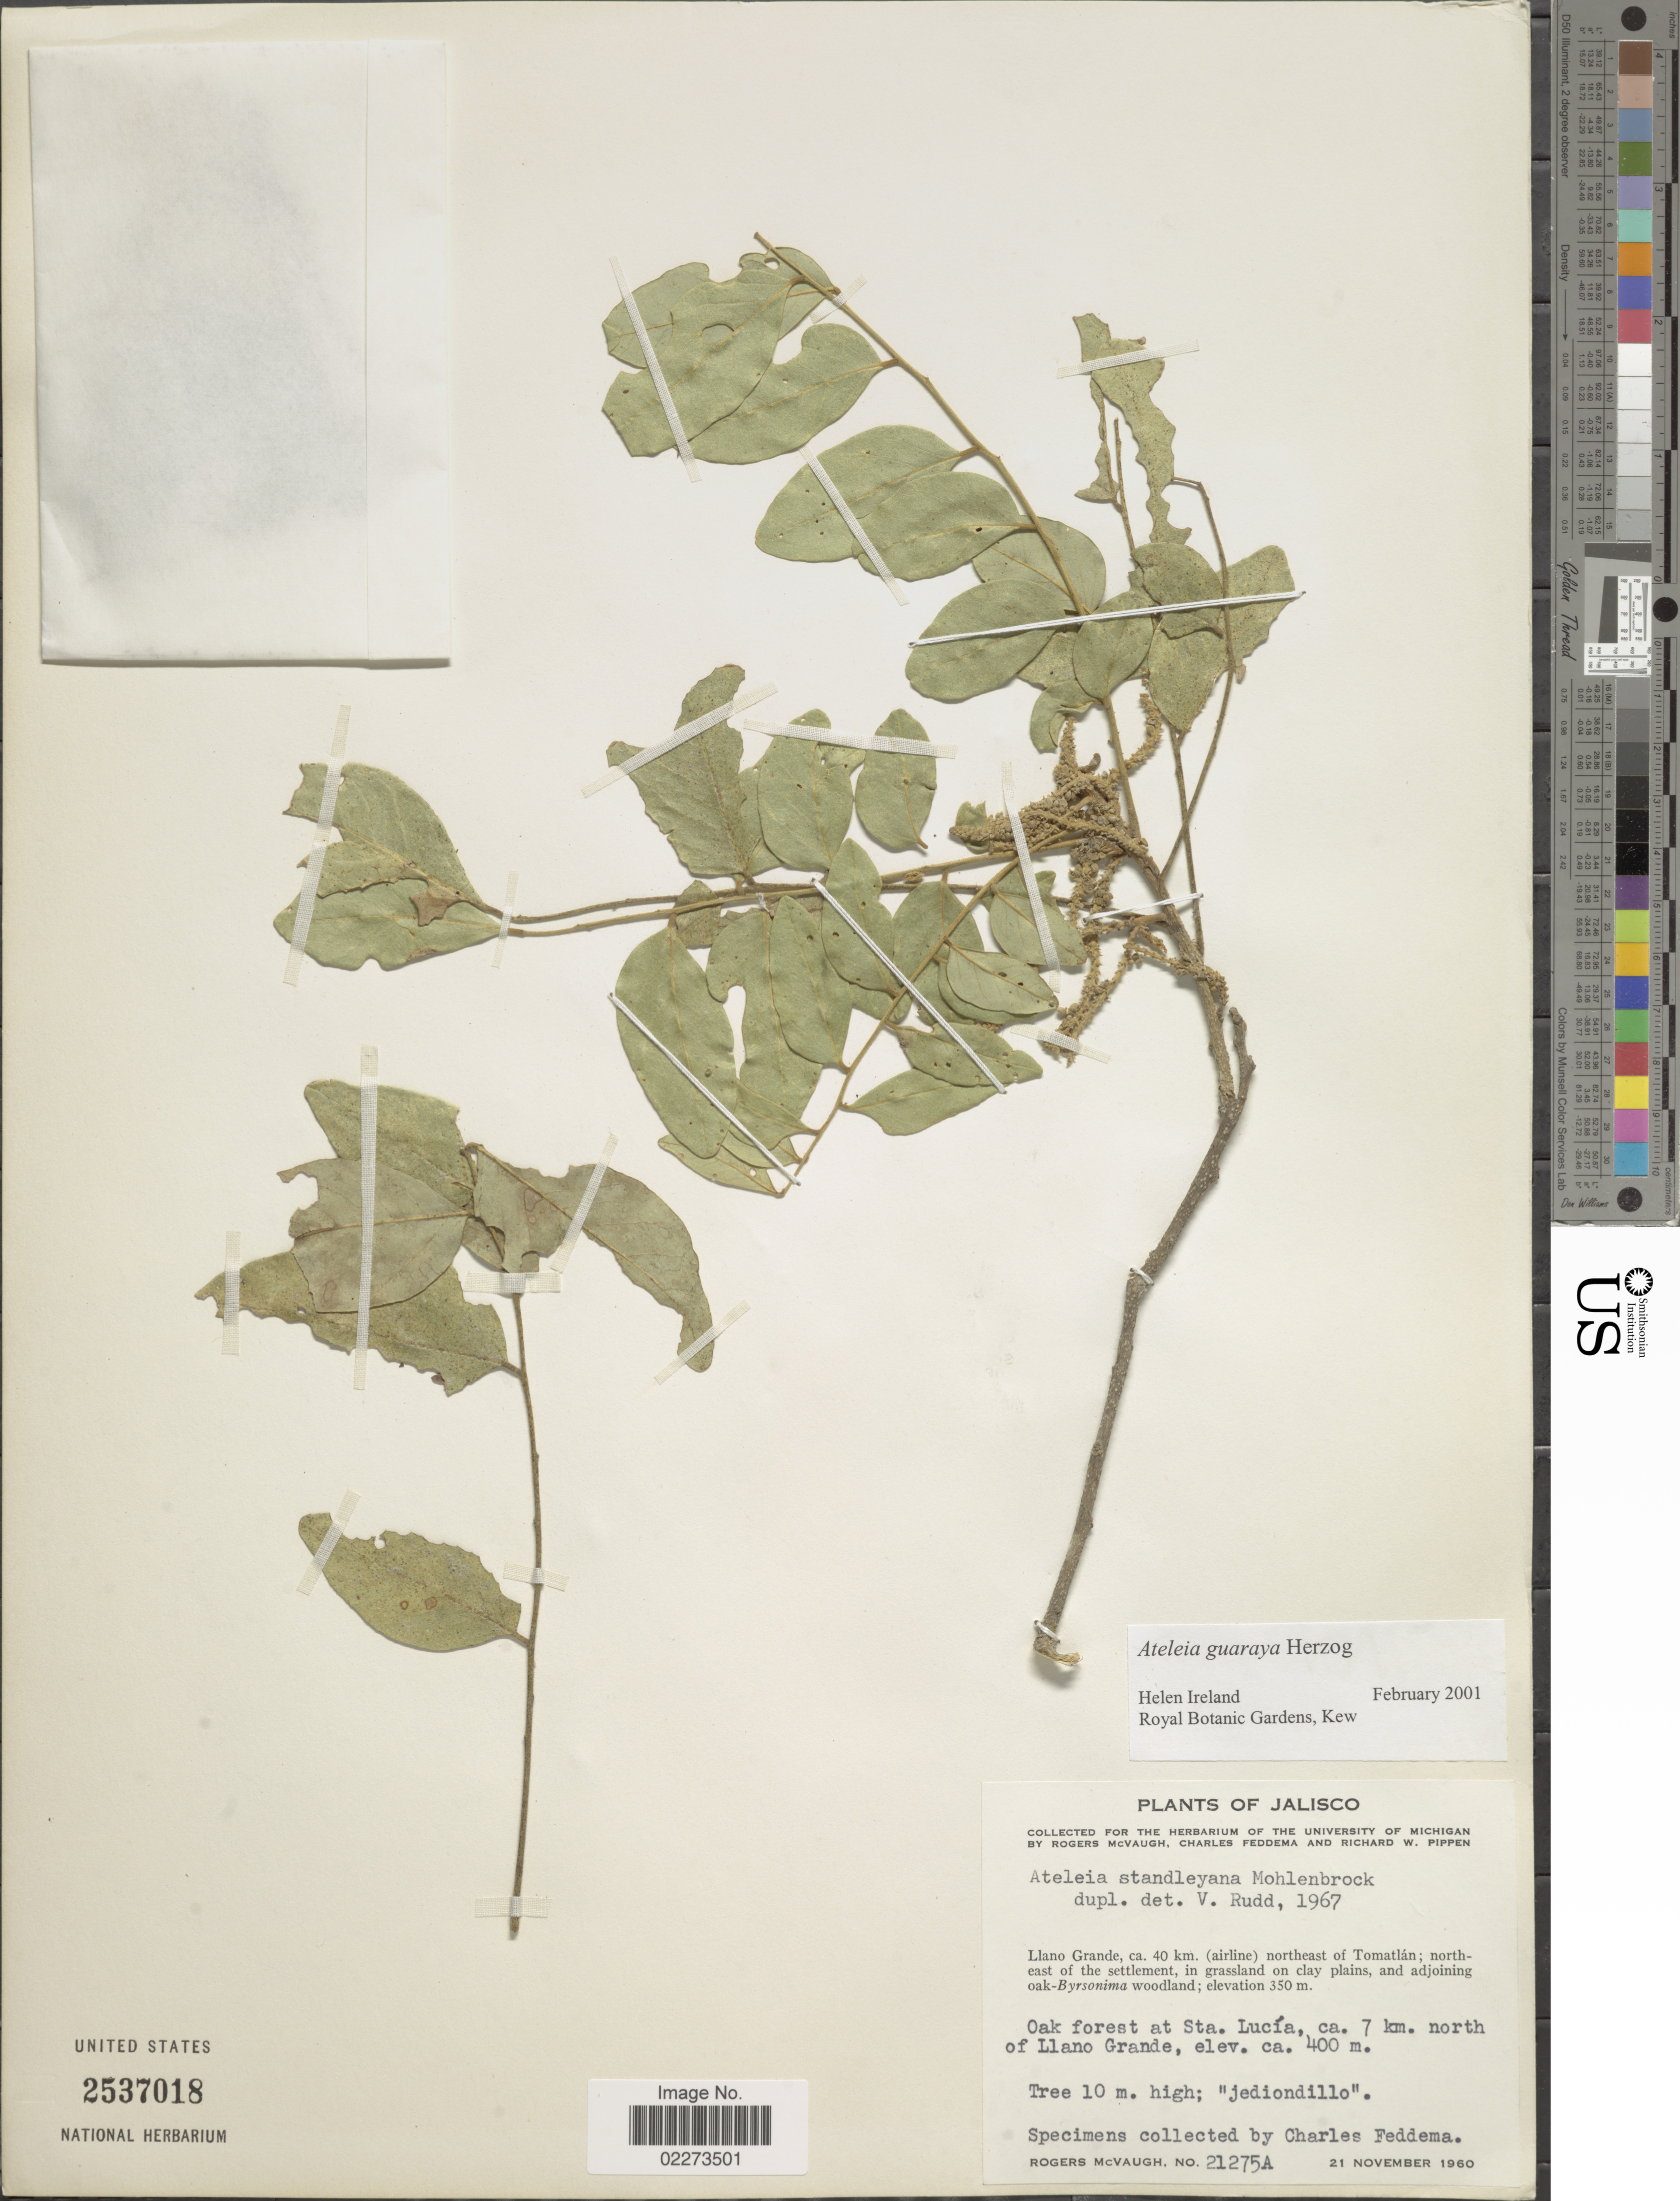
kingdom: Plantae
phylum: Tracheophyta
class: Magnoliopsida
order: Fabales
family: Fabaceae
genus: Ateleia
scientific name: Ateleia guaraya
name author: Herzog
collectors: R. McVaugh, C. Feddema & R. W. Pippen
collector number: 21275A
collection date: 1960-11-21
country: Mexico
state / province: Jalisco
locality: Llano Grande, ca. 40 km. (airline) northeast of Tomatlanl northeast of the settlement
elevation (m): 400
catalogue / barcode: US 2537018